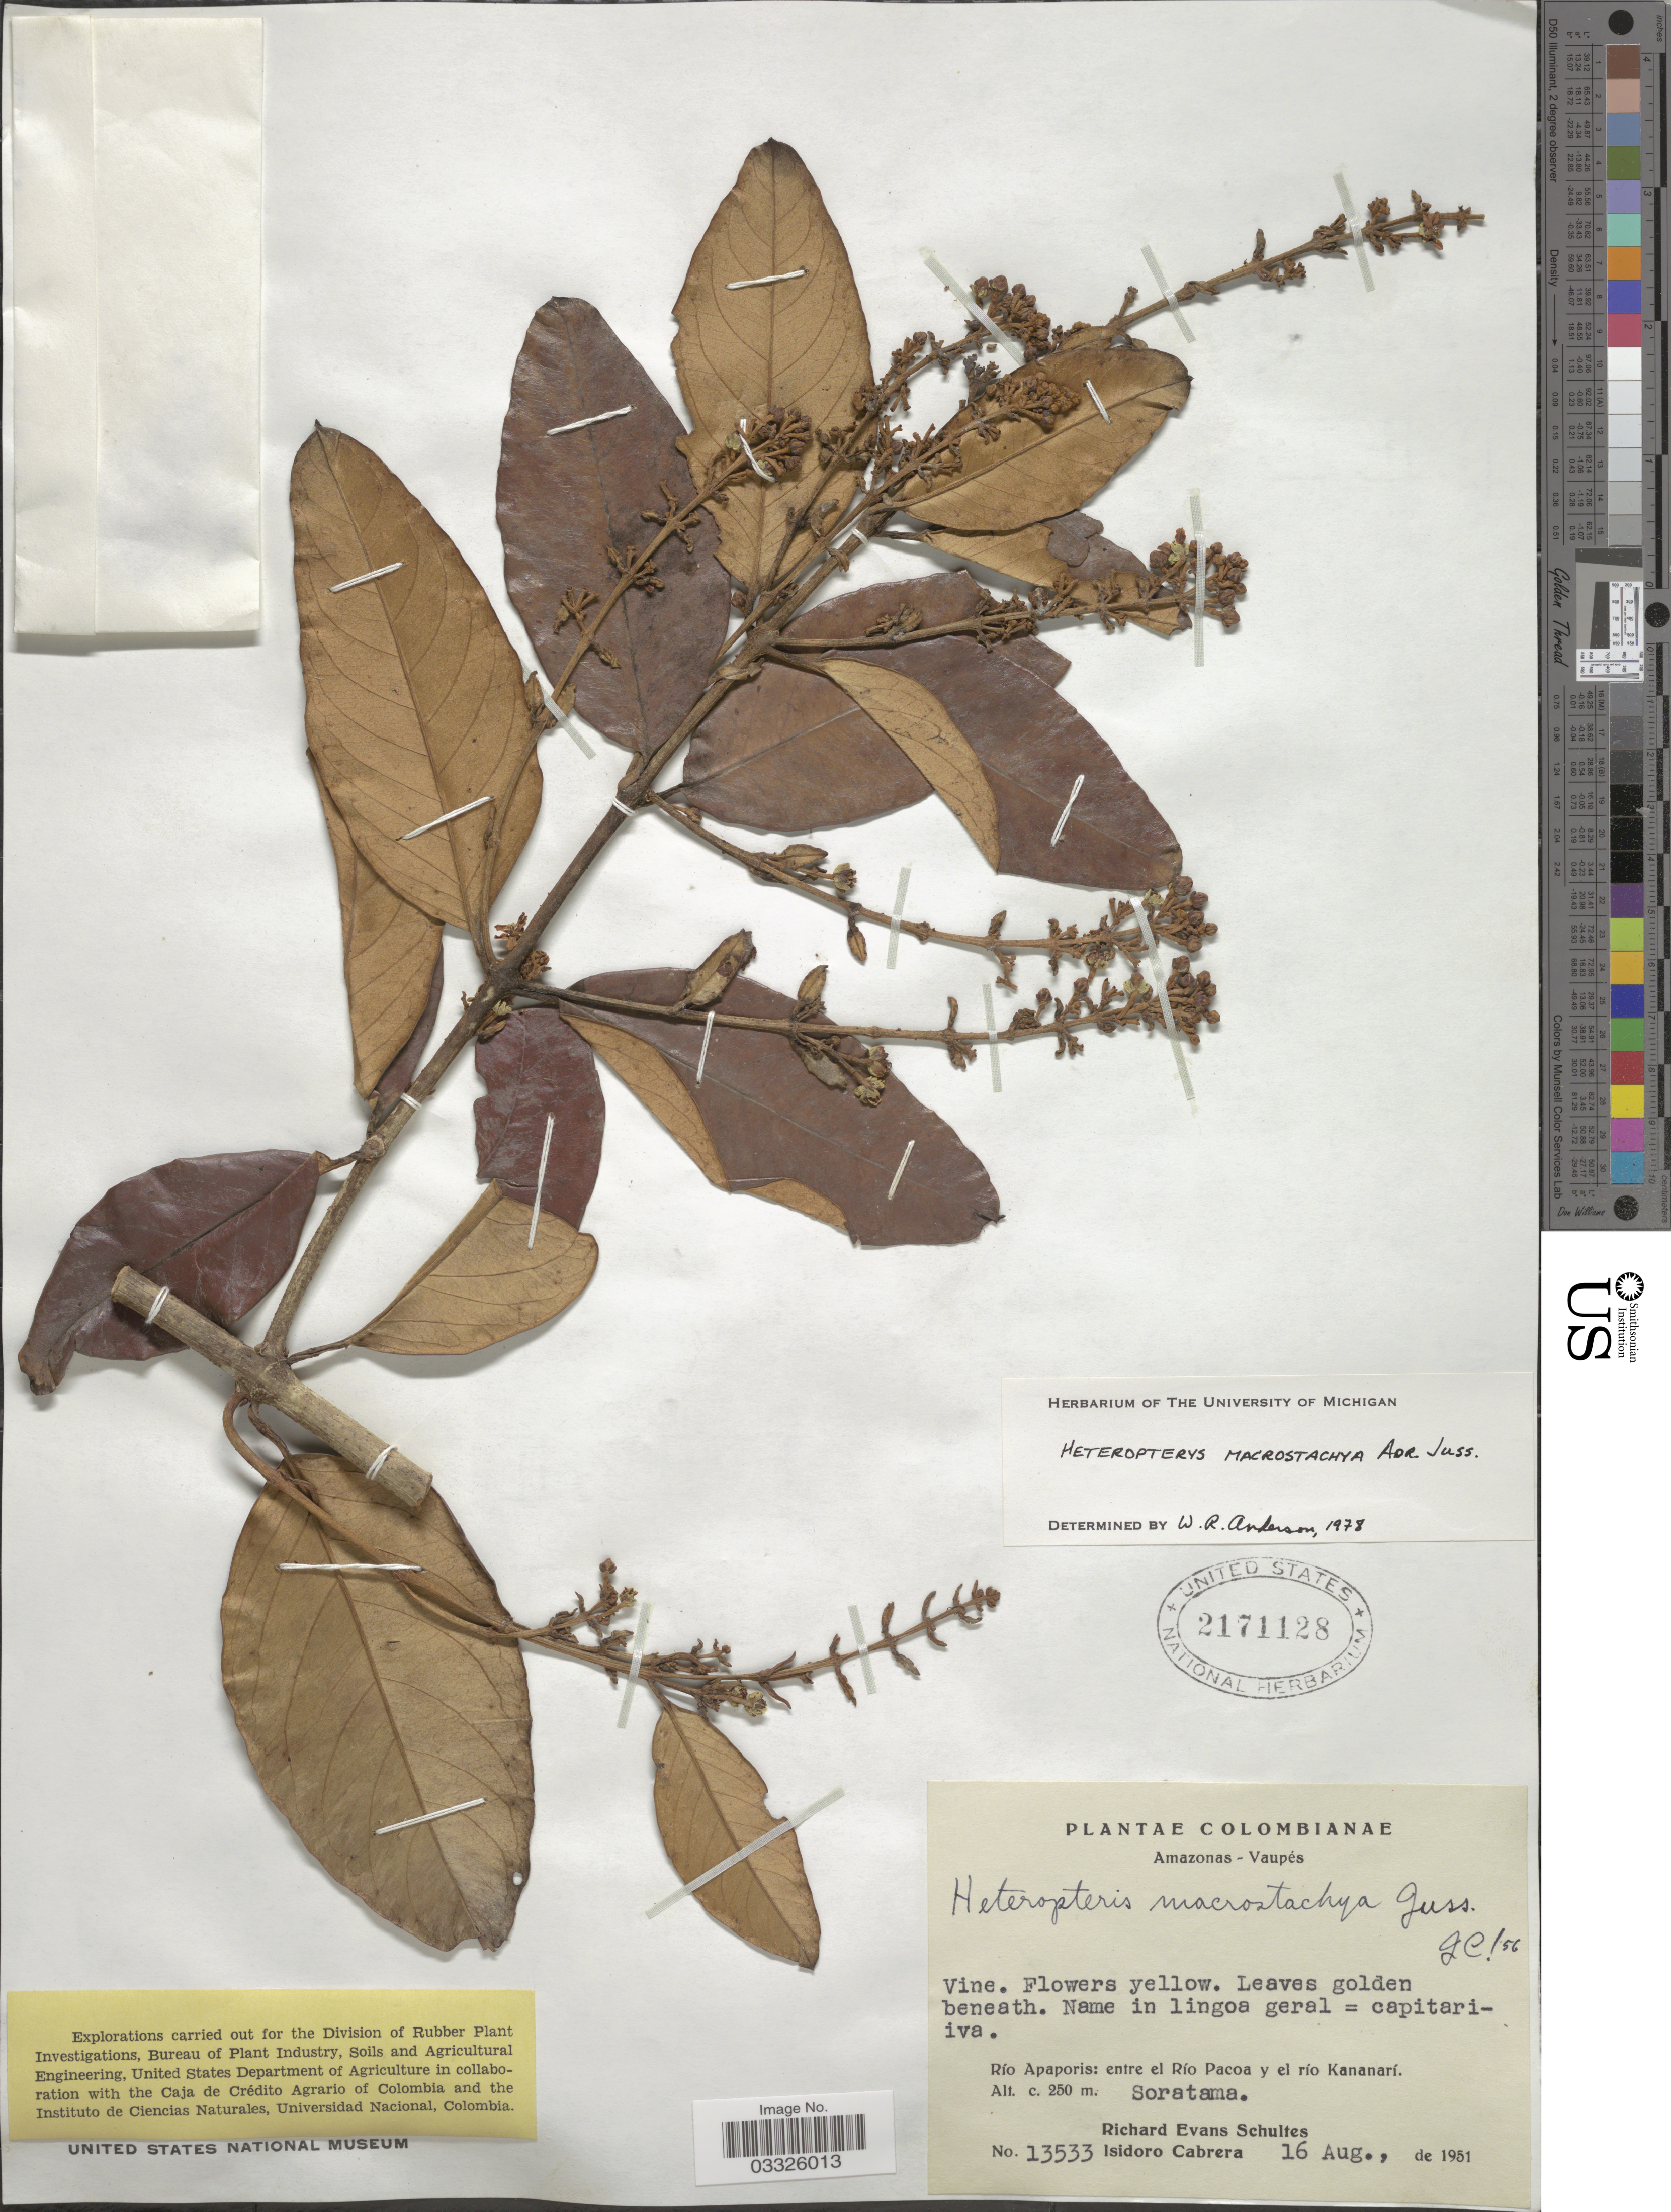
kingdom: Plantae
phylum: Tracheophyta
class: Magnoliopsida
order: Malpighiales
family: Malpighiaceae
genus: Heteropterys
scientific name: Heteropterys macrostachya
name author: A. Juss.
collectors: R. E. Schultes & I. Cabrera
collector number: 13533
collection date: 1951-08-16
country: Colombia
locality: Amazonas-Vaupés. Río Apaporis: entre el Río Pacoa y el río Kananarí. Soratama.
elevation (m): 250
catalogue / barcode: US 2171128